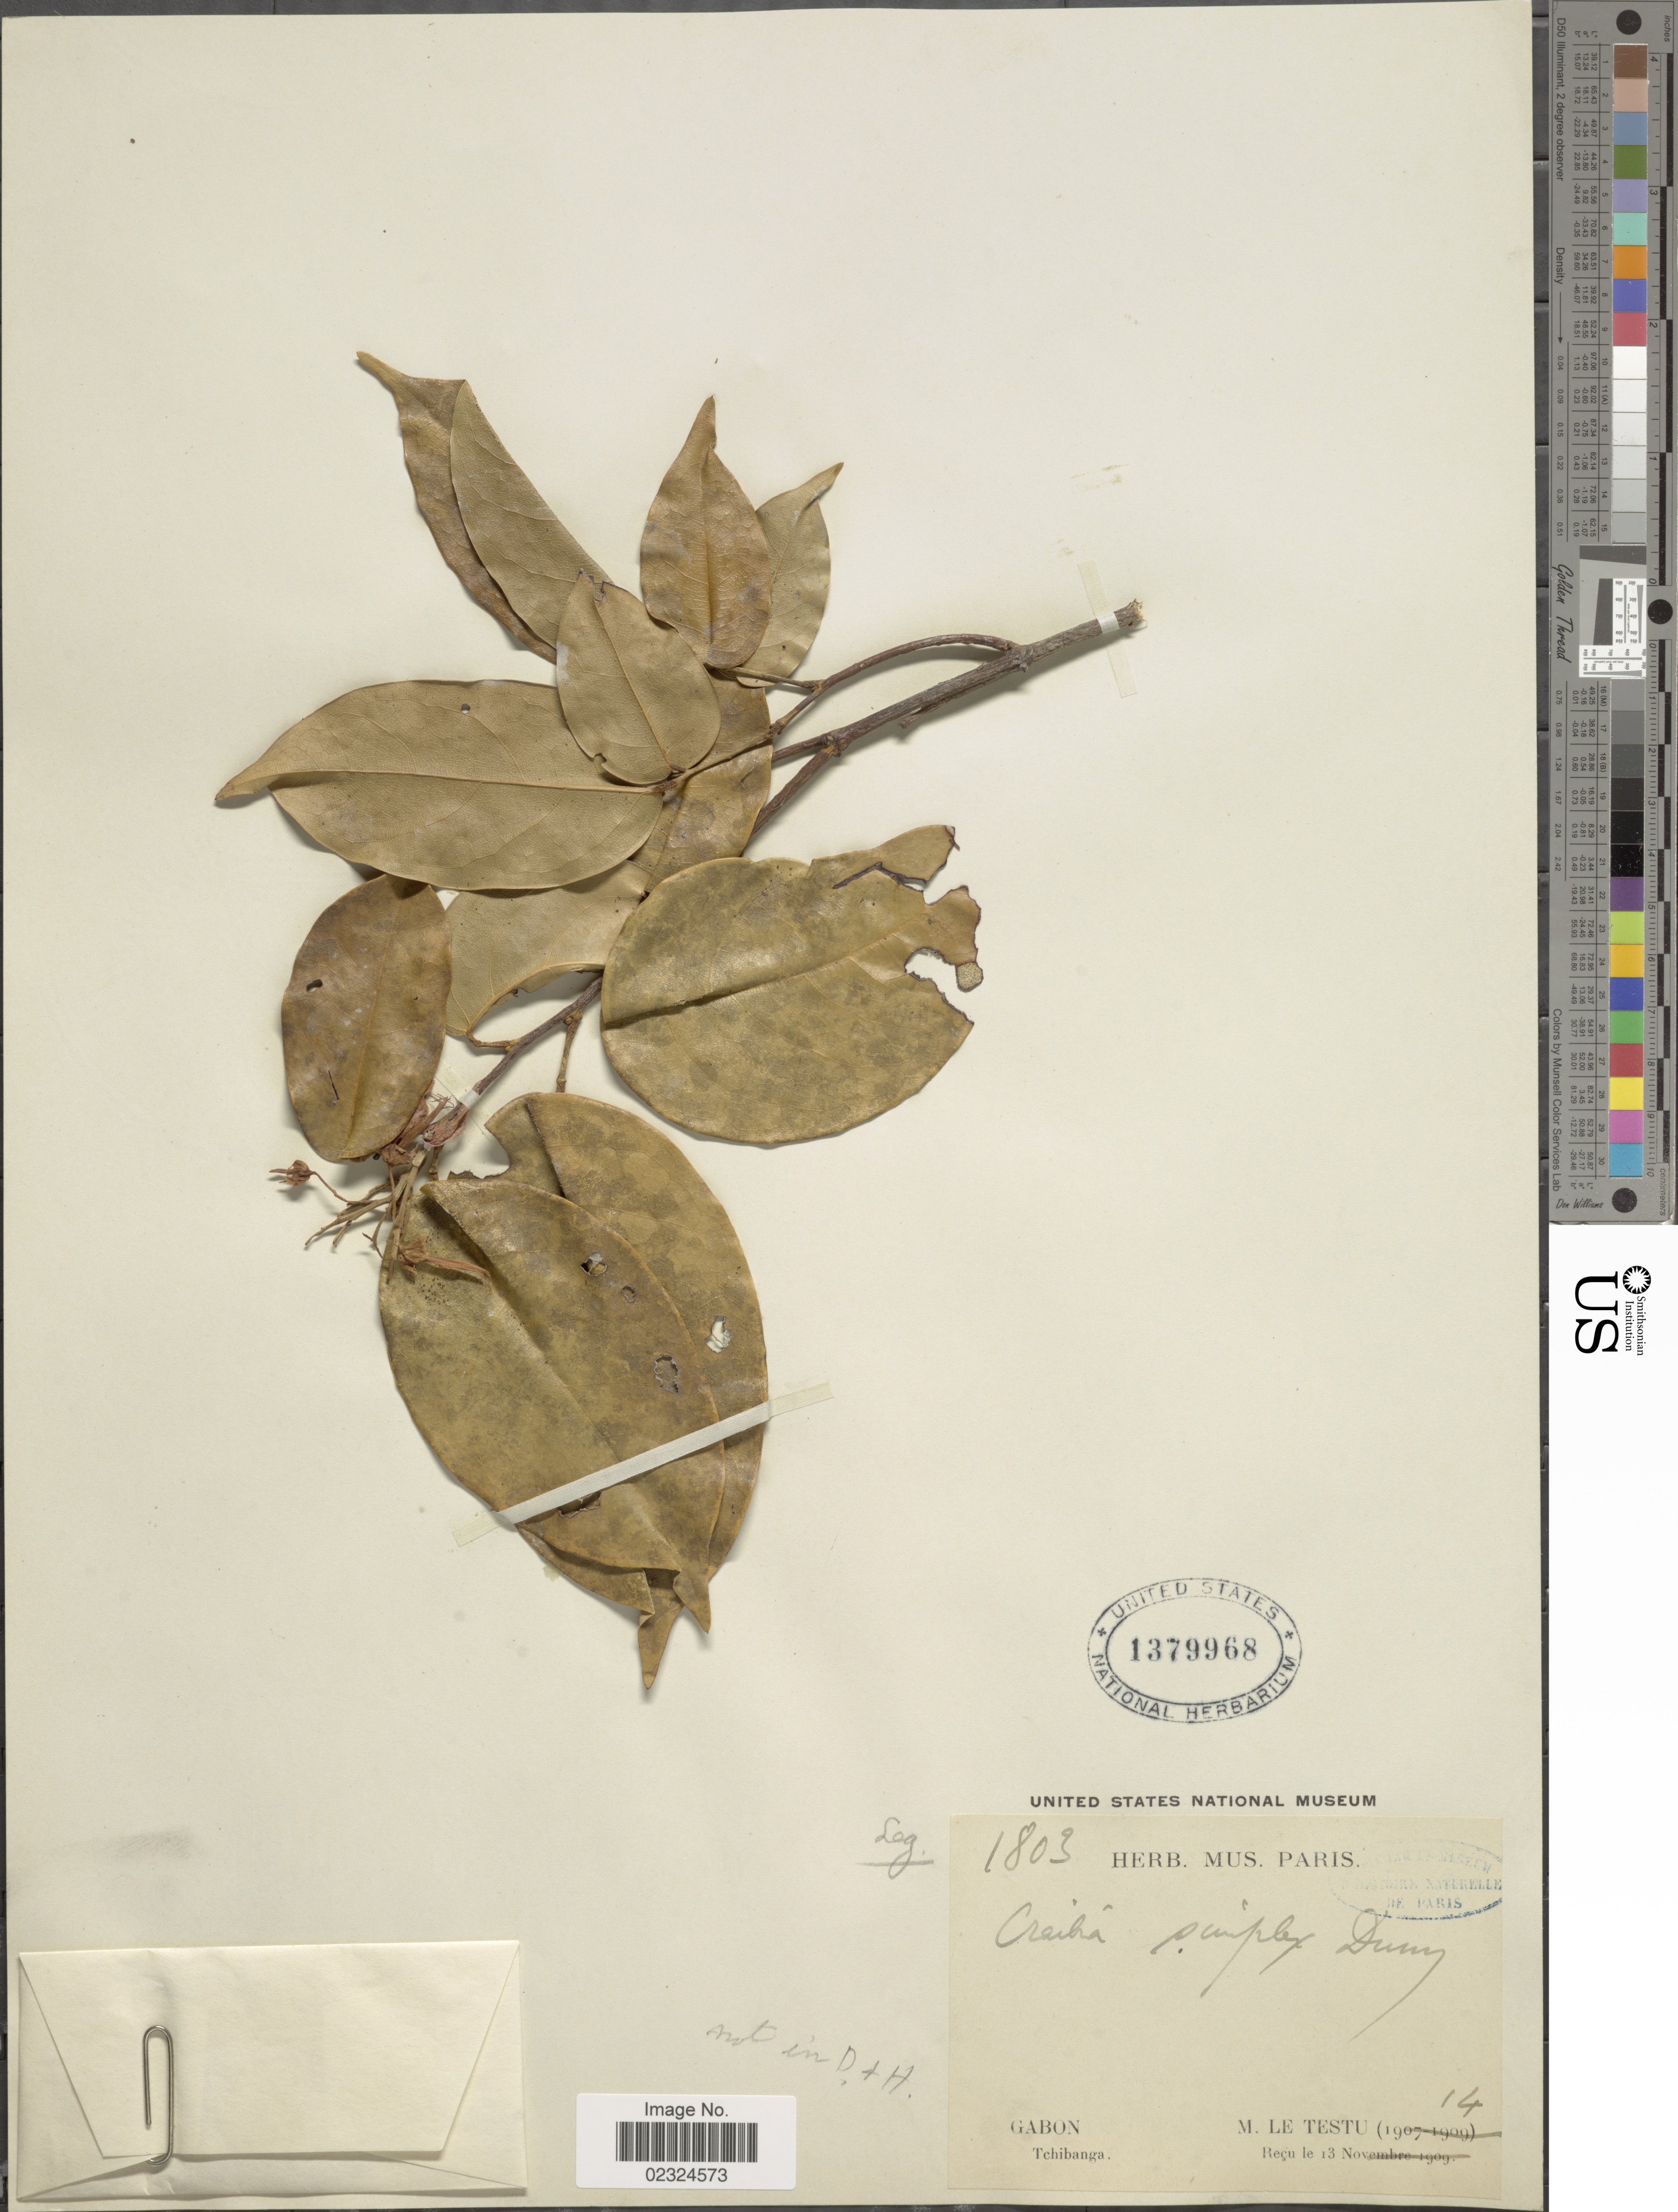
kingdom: Plantae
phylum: Tracheophyta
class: Magnoliopsida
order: Fabales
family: Fabaceae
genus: Craibia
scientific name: Craibia simplex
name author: Dunn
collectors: M. Le Testu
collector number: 1803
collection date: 1914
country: Gabon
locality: Gabon. Tchibanga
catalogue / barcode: US 1379968